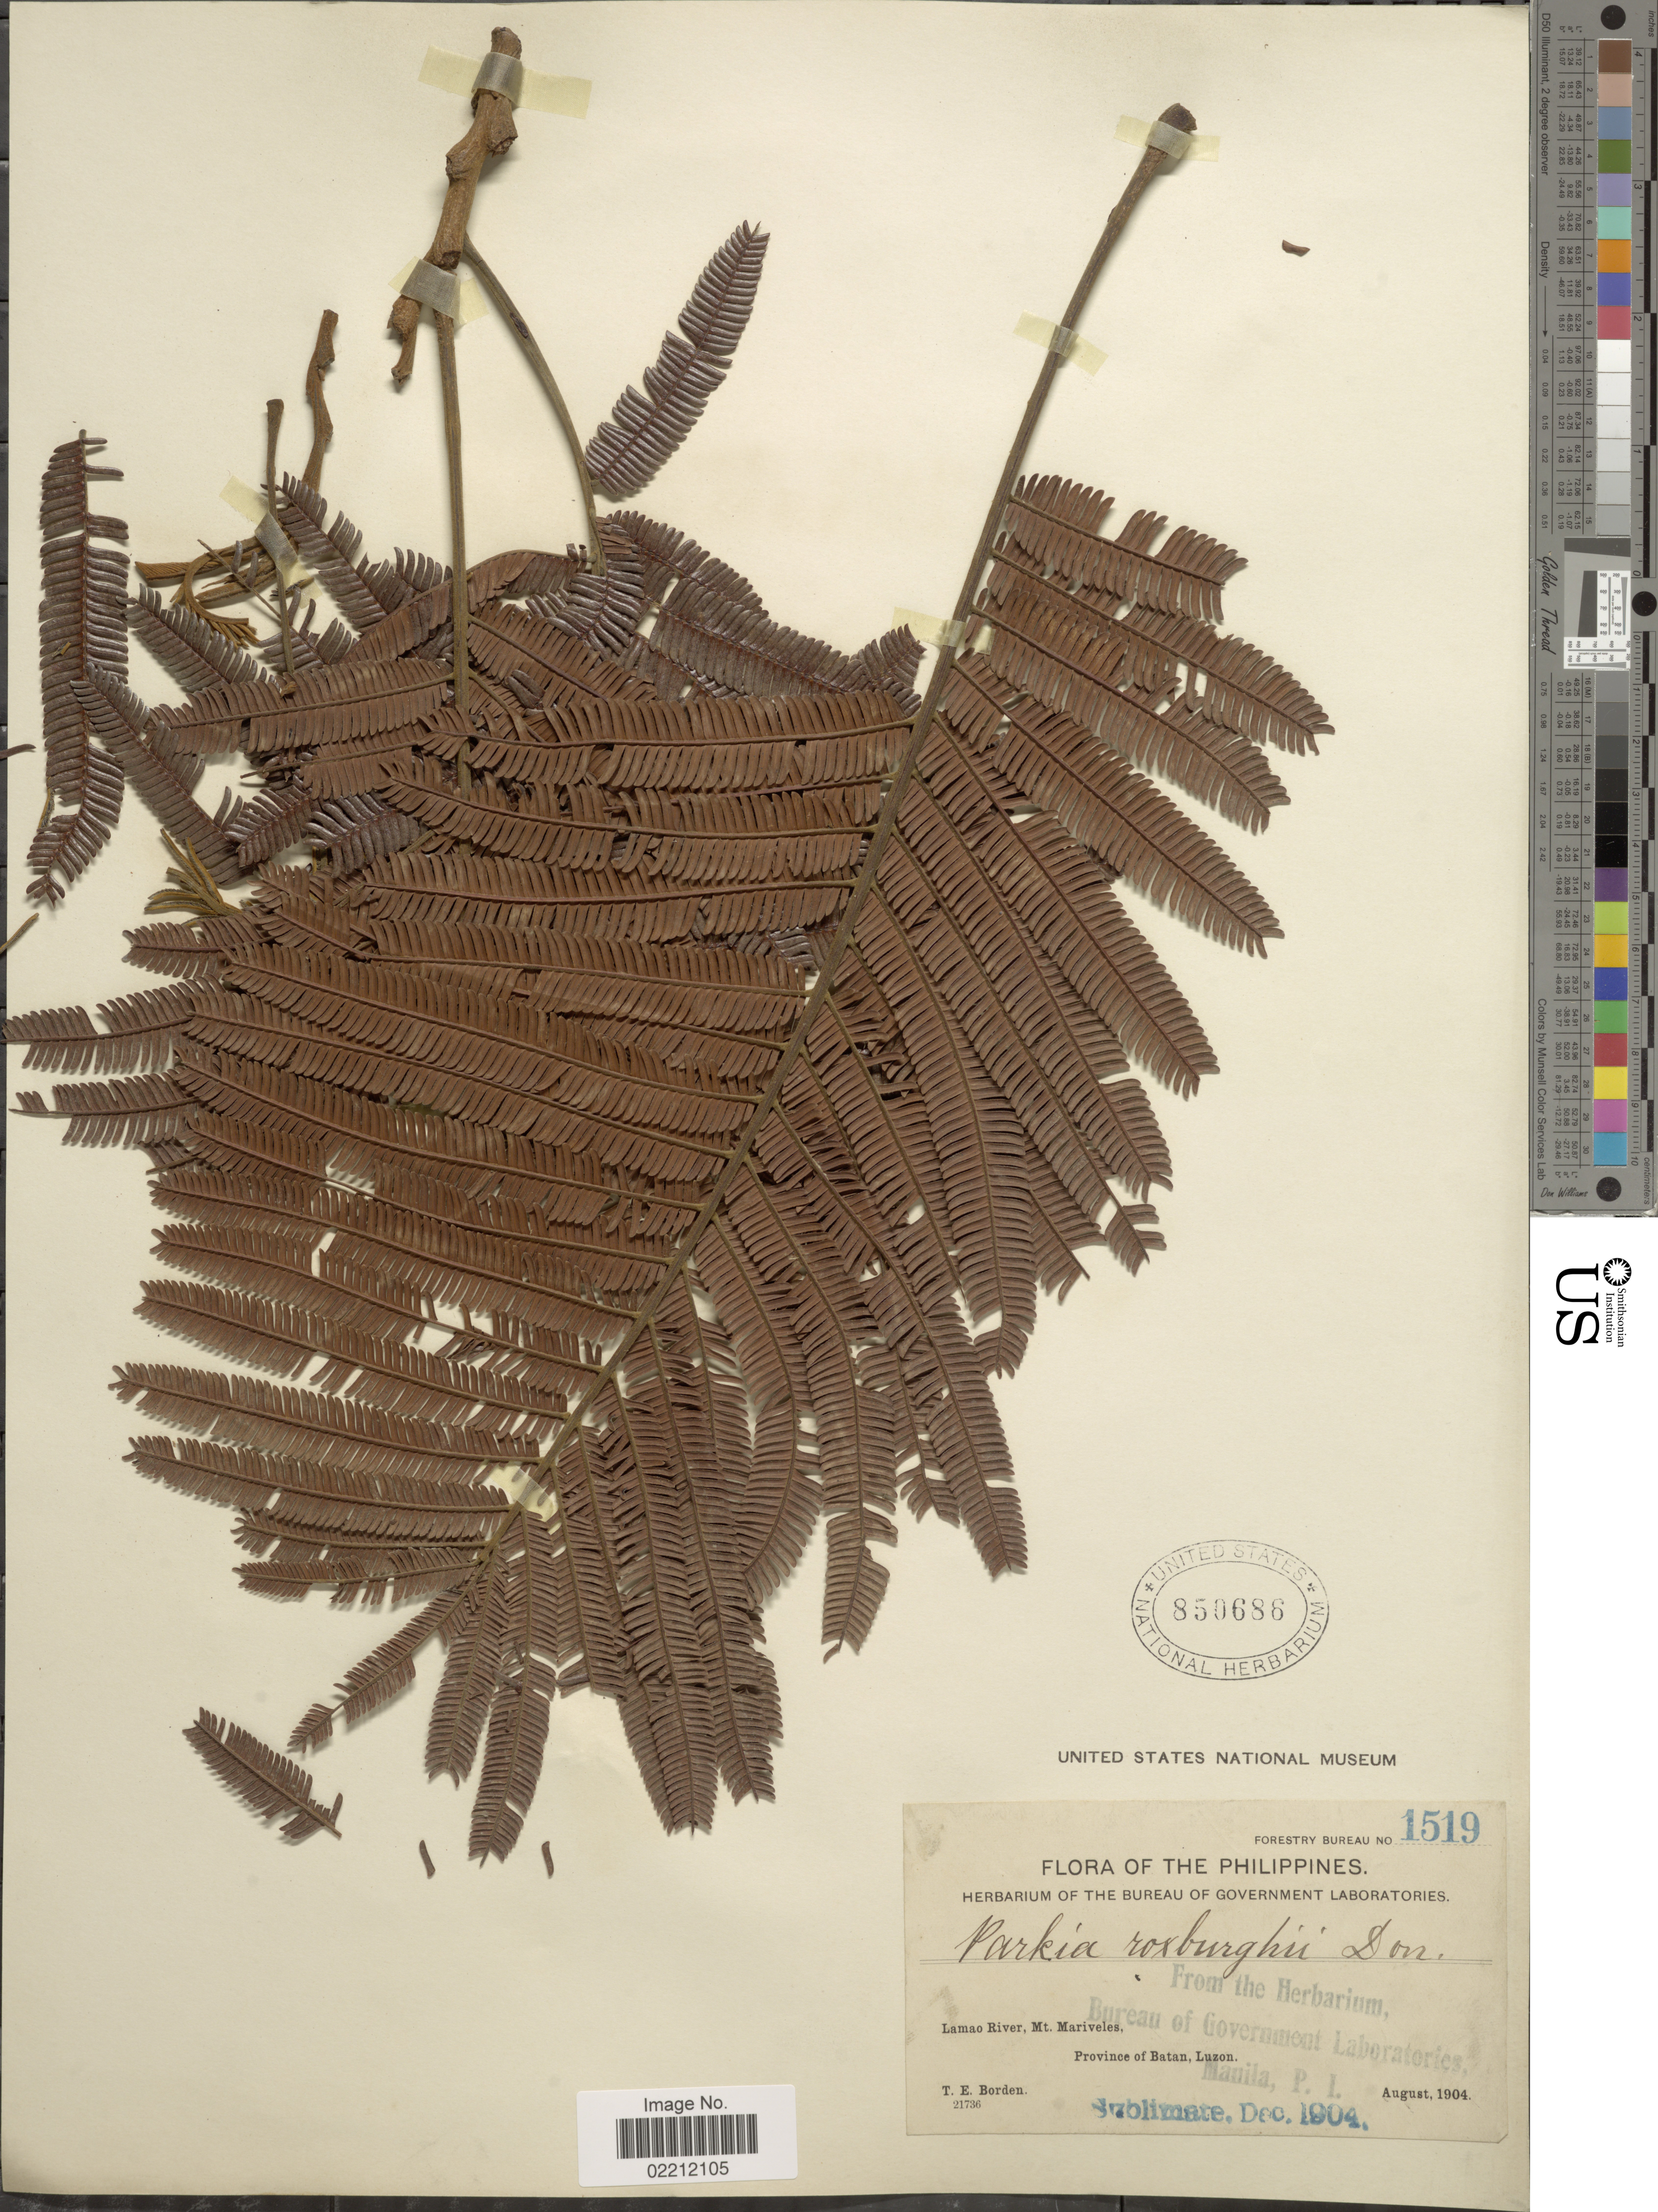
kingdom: Plantae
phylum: Tracheophyta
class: Magnoliopsida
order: Fabales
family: Fabaceae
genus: Parkia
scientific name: Parkia javanica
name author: (Lam.) Merr.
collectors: T. E. Borden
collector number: Forestry Bureau 1519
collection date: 1904-08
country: Philippines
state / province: Cagayan Valley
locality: Lamao River, Mt. Mariveles., Province of Batan, Luzon.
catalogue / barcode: US 850686